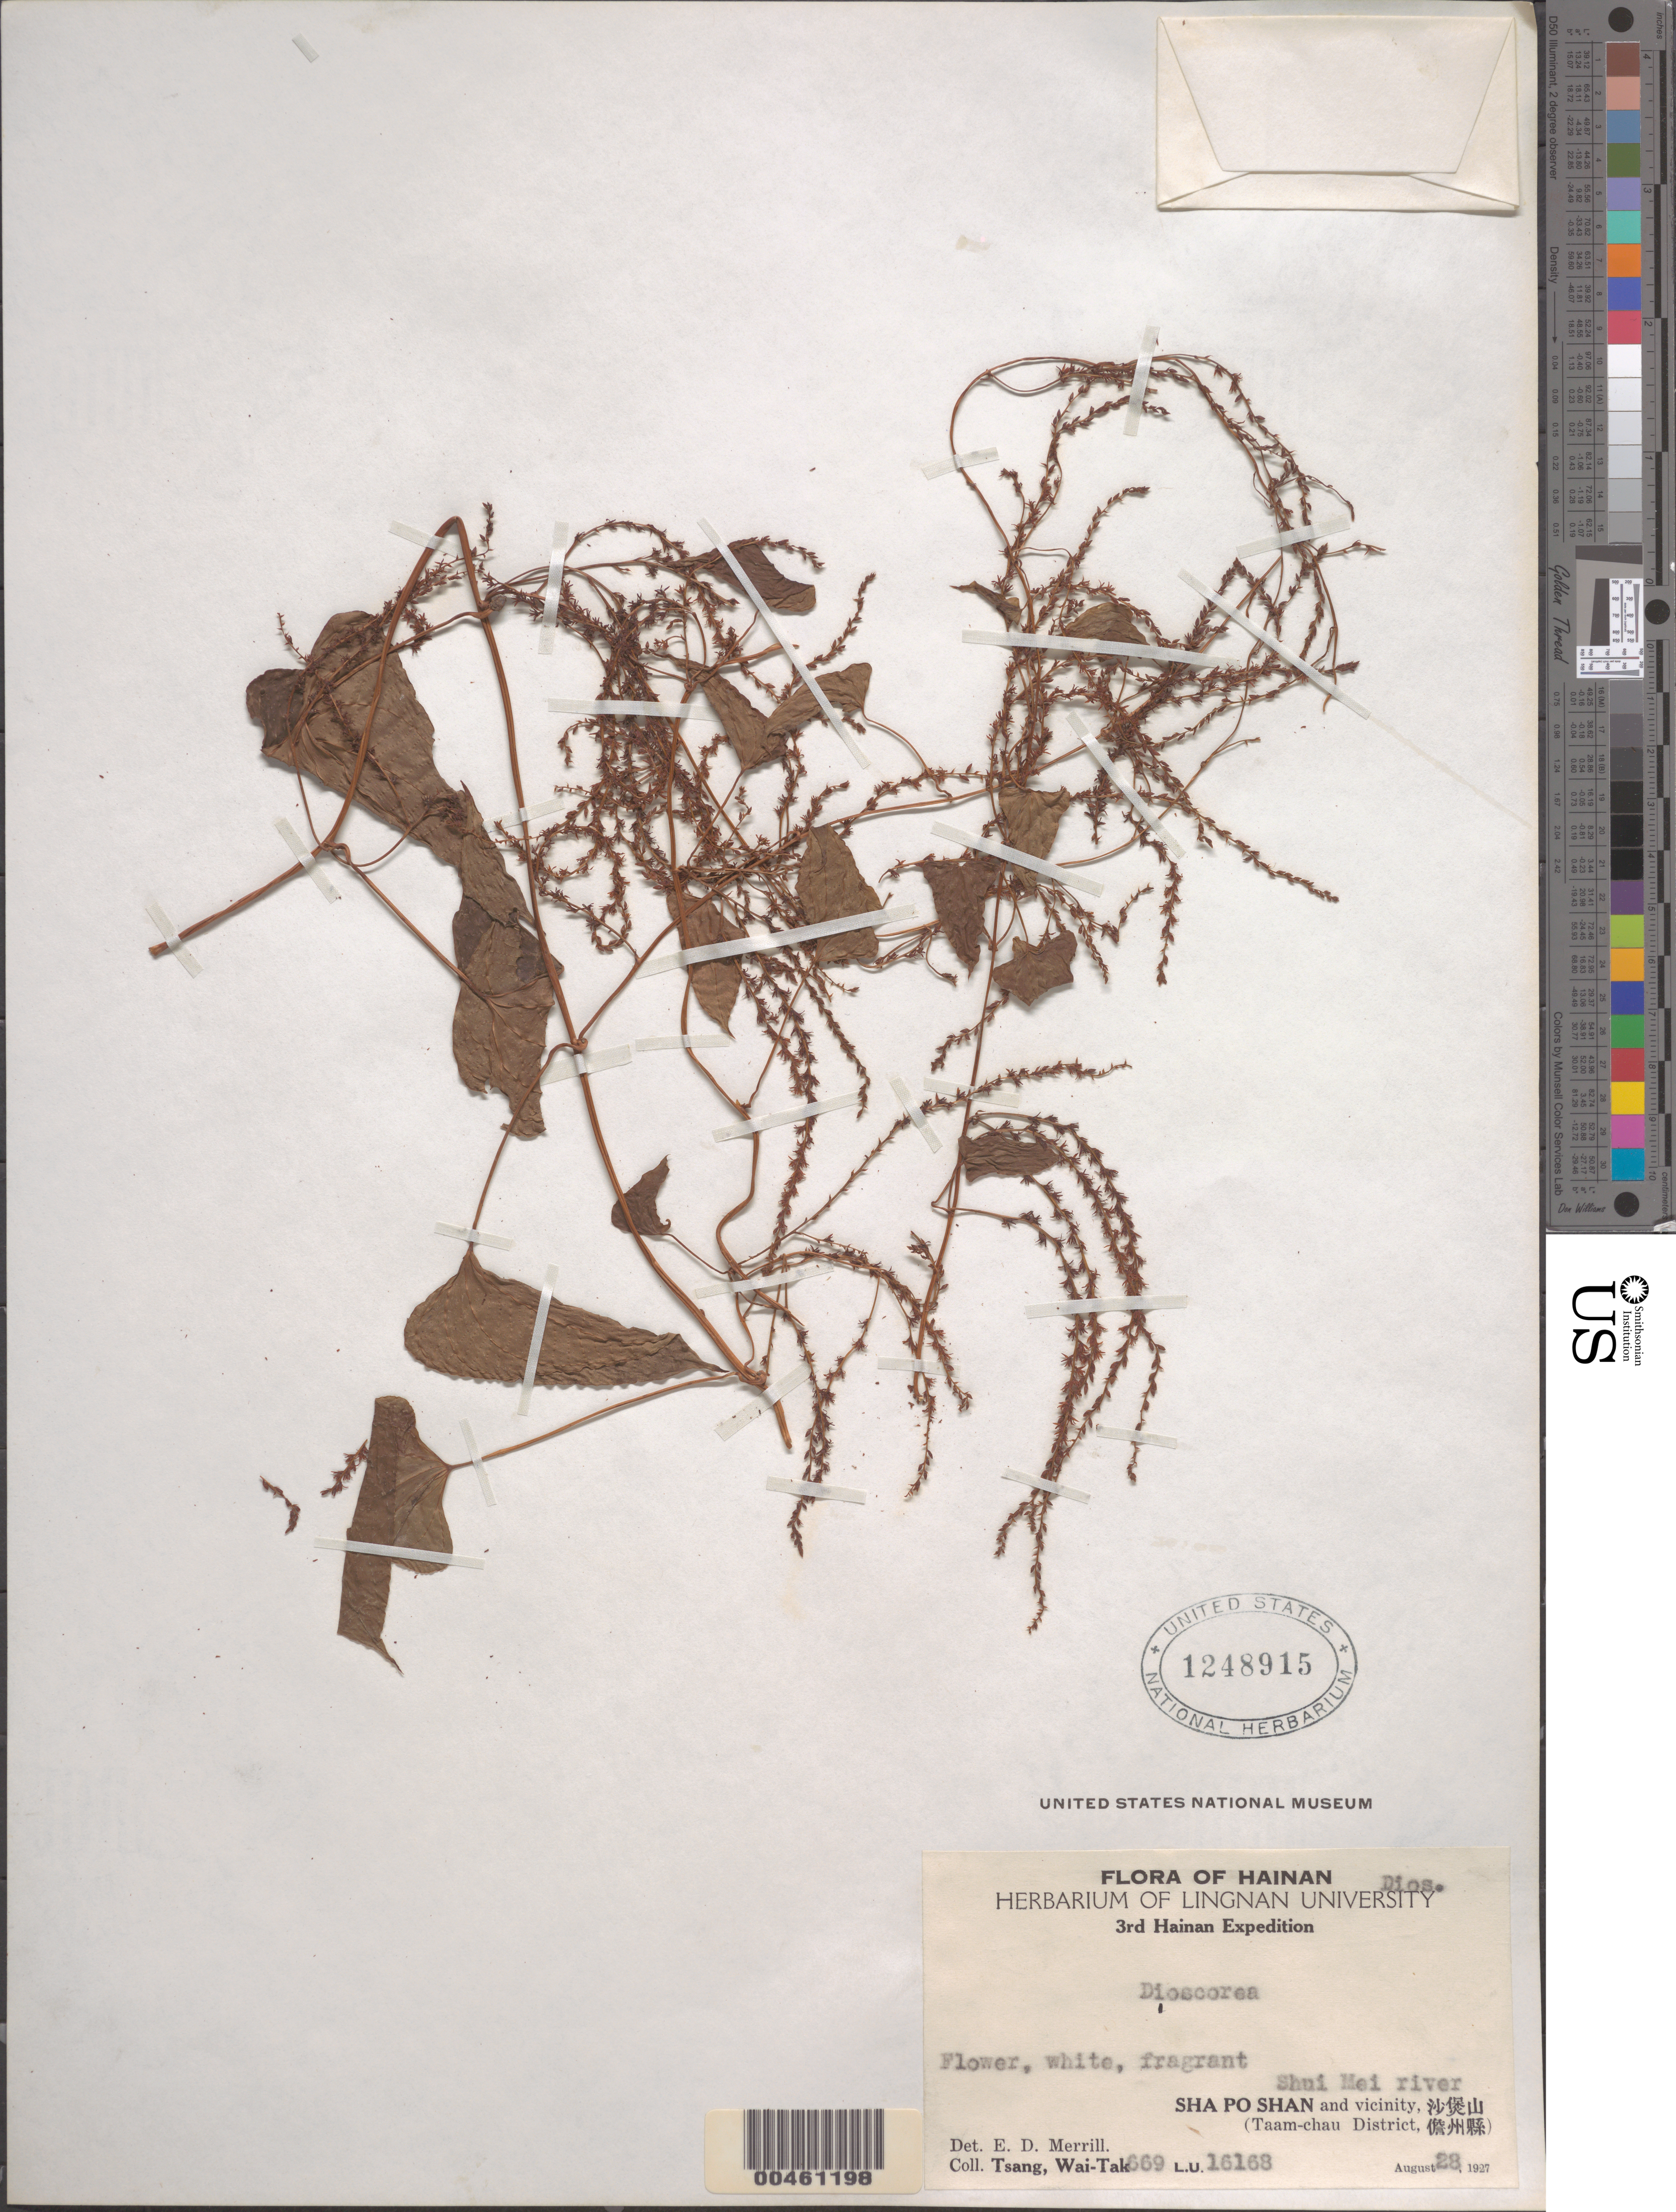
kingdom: Plantae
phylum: Tracheophyta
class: Liliopsida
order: Dioscoreales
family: Dioscoreaceae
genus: Dioscorea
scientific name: Dioscorea sp.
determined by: Merrill, Elmer D.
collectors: W. T. Tsang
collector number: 669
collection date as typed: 28 Aug 1927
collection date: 1927-08-28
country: China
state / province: Hainan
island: Hainan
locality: Sha Po Shan and vicinity, (Taam Chau District)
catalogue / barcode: US 1248915